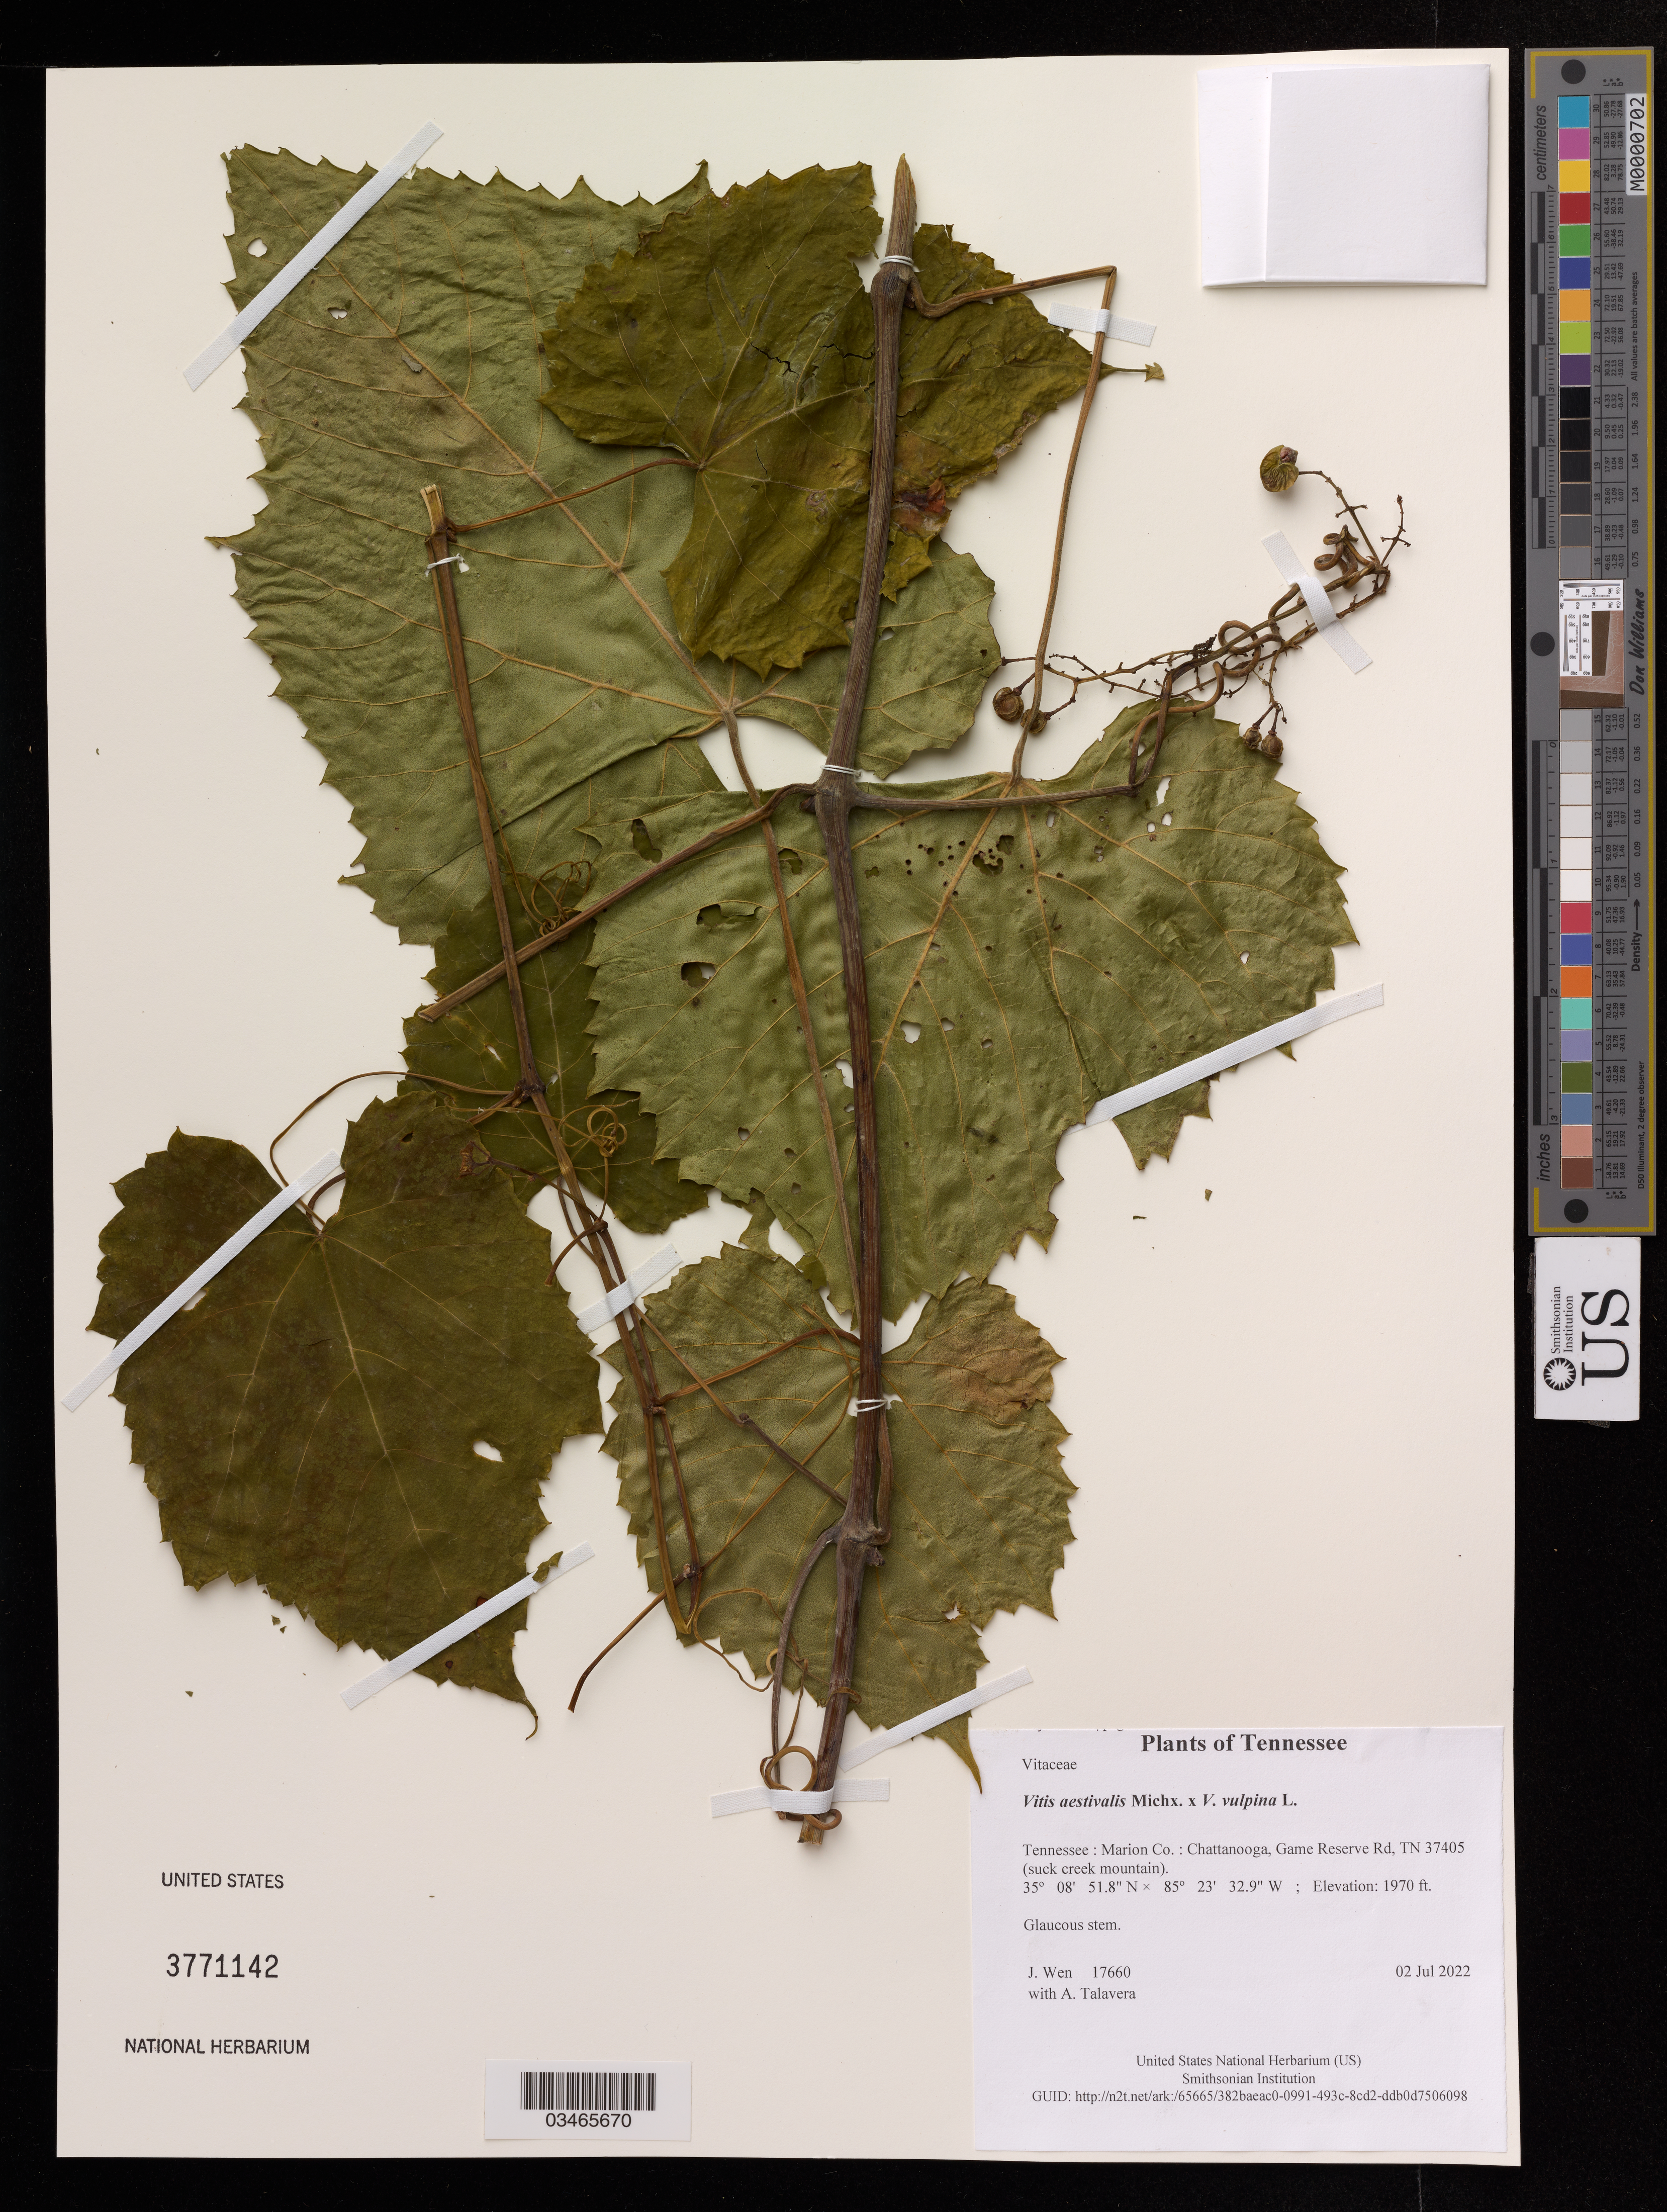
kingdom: Plantae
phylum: Tracheophyta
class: Magnoliopsida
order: Vitales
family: Vitaceae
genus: Vitis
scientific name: Vitis aestivalis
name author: Michx.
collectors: J. Wen & A. Talavera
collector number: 17660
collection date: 2022-07-02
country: United States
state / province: Tennessee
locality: Marion Co.: Chattanooga, Game Reserve Rd, TN 37405 (suck creek mountain).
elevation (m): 600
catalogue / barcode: US 3771142